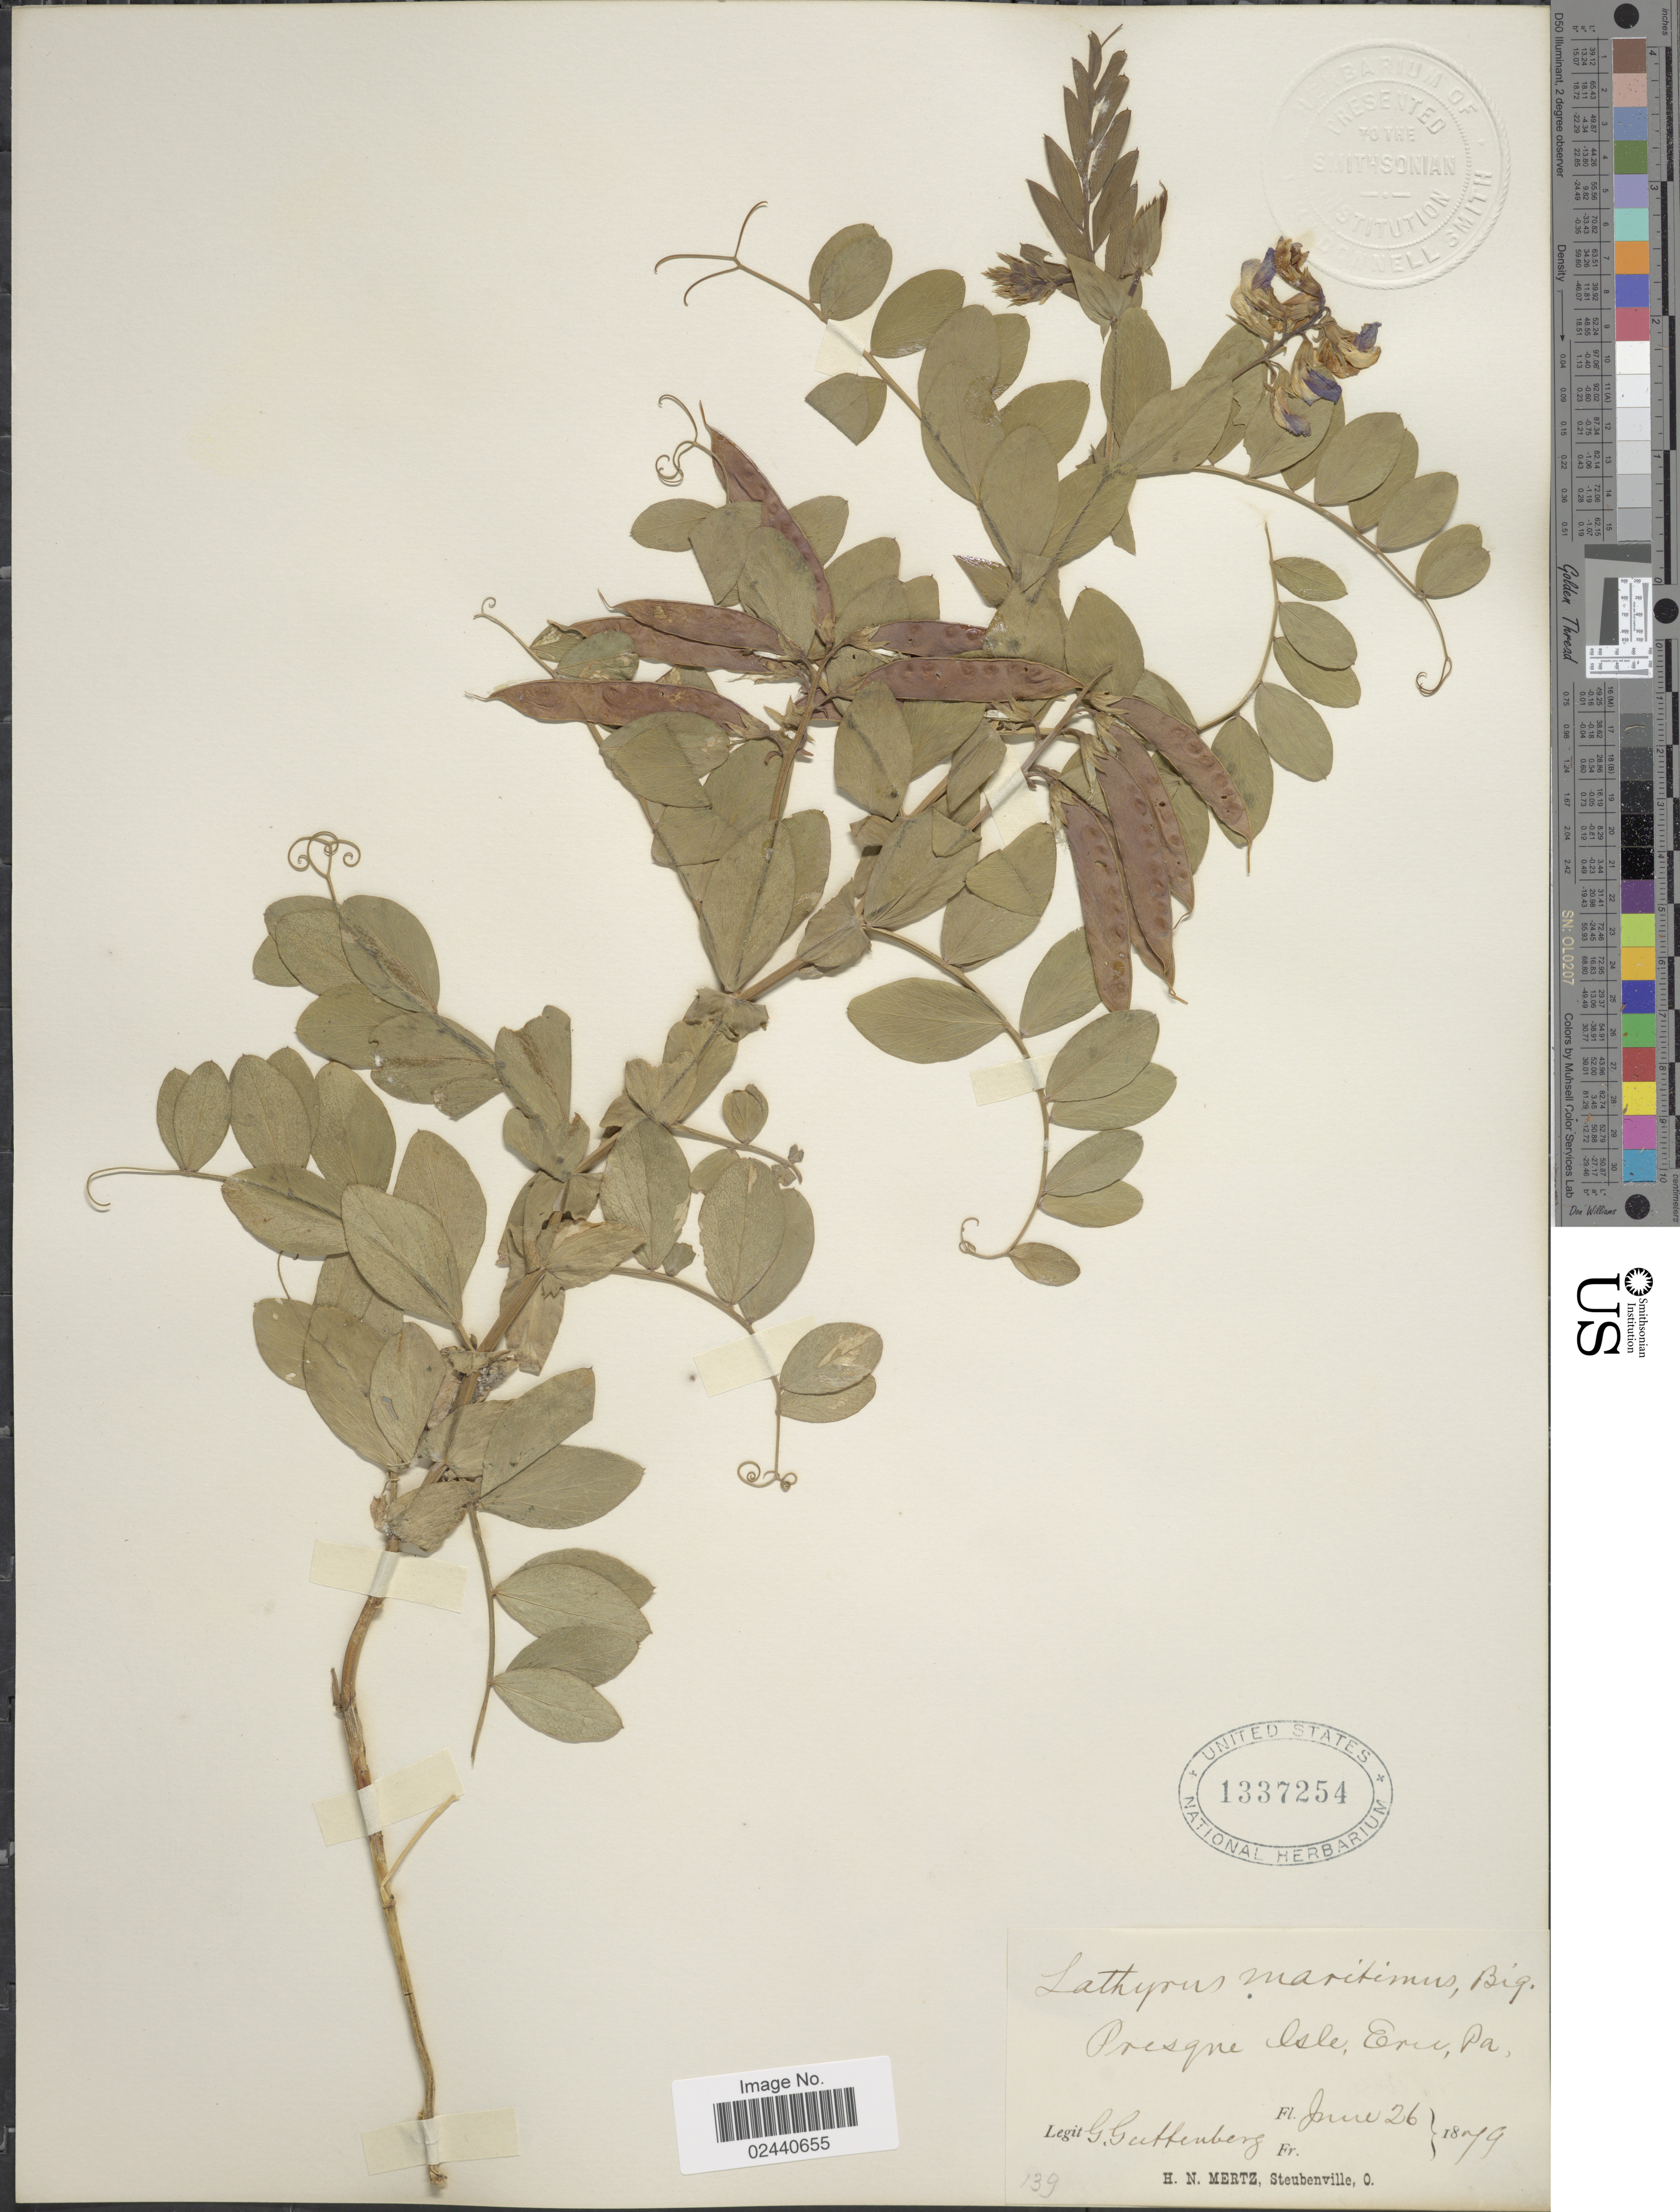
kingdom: Plantae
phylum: Tracheophyta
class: Magnoliopsida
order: Fabales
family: Fabaceae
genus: Lathyrus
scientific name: Lathyrus japonicus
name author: Willd.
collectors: G. Guttenberg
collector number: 139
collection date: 1879-06-26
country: United States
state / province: Pennsylvania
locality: Presque Isle, Erie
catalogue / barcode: US 1337254